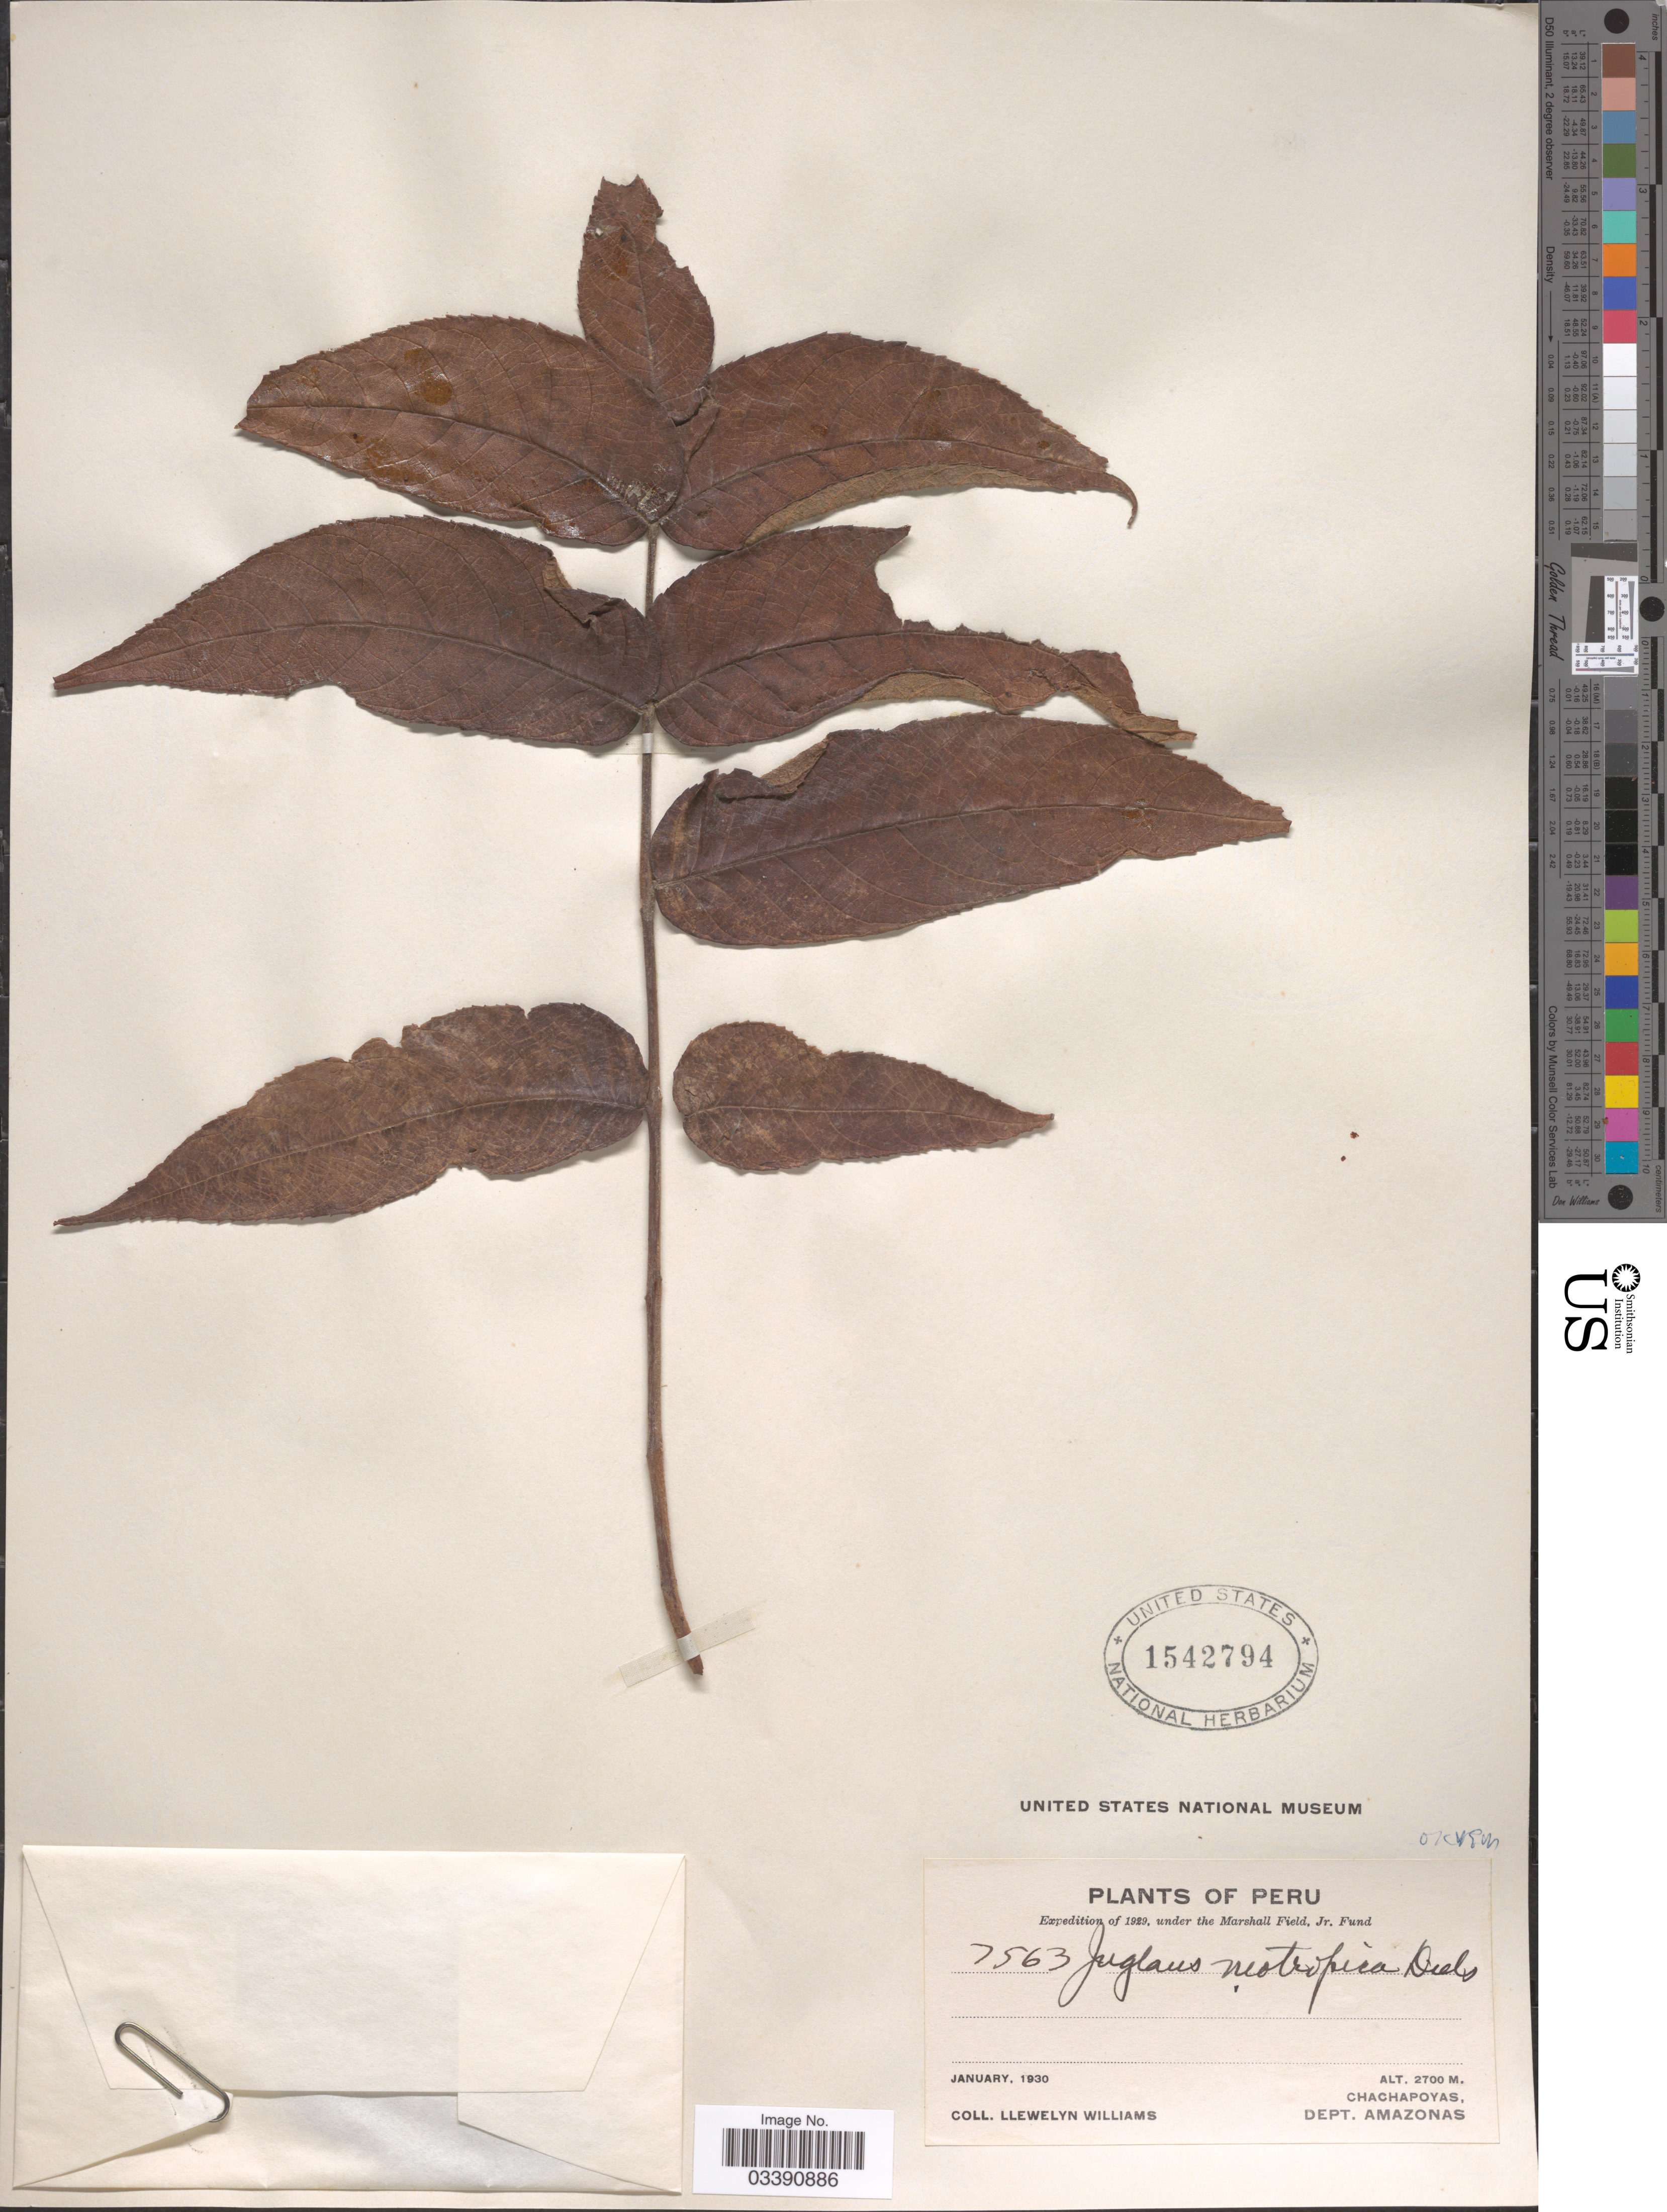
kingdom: Plantae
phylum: Tracheophyta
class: Magnoliopsida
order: Fagales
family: Juglandaceae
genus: Juglans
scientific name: Juglans neotropica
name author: Diels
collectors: Ll. Williams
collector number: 7563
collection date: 1930-01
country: Peru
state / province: Amazonas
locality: Chachapoyas, Dept. Amazonas.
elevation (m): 2700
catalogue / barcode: US 1542794